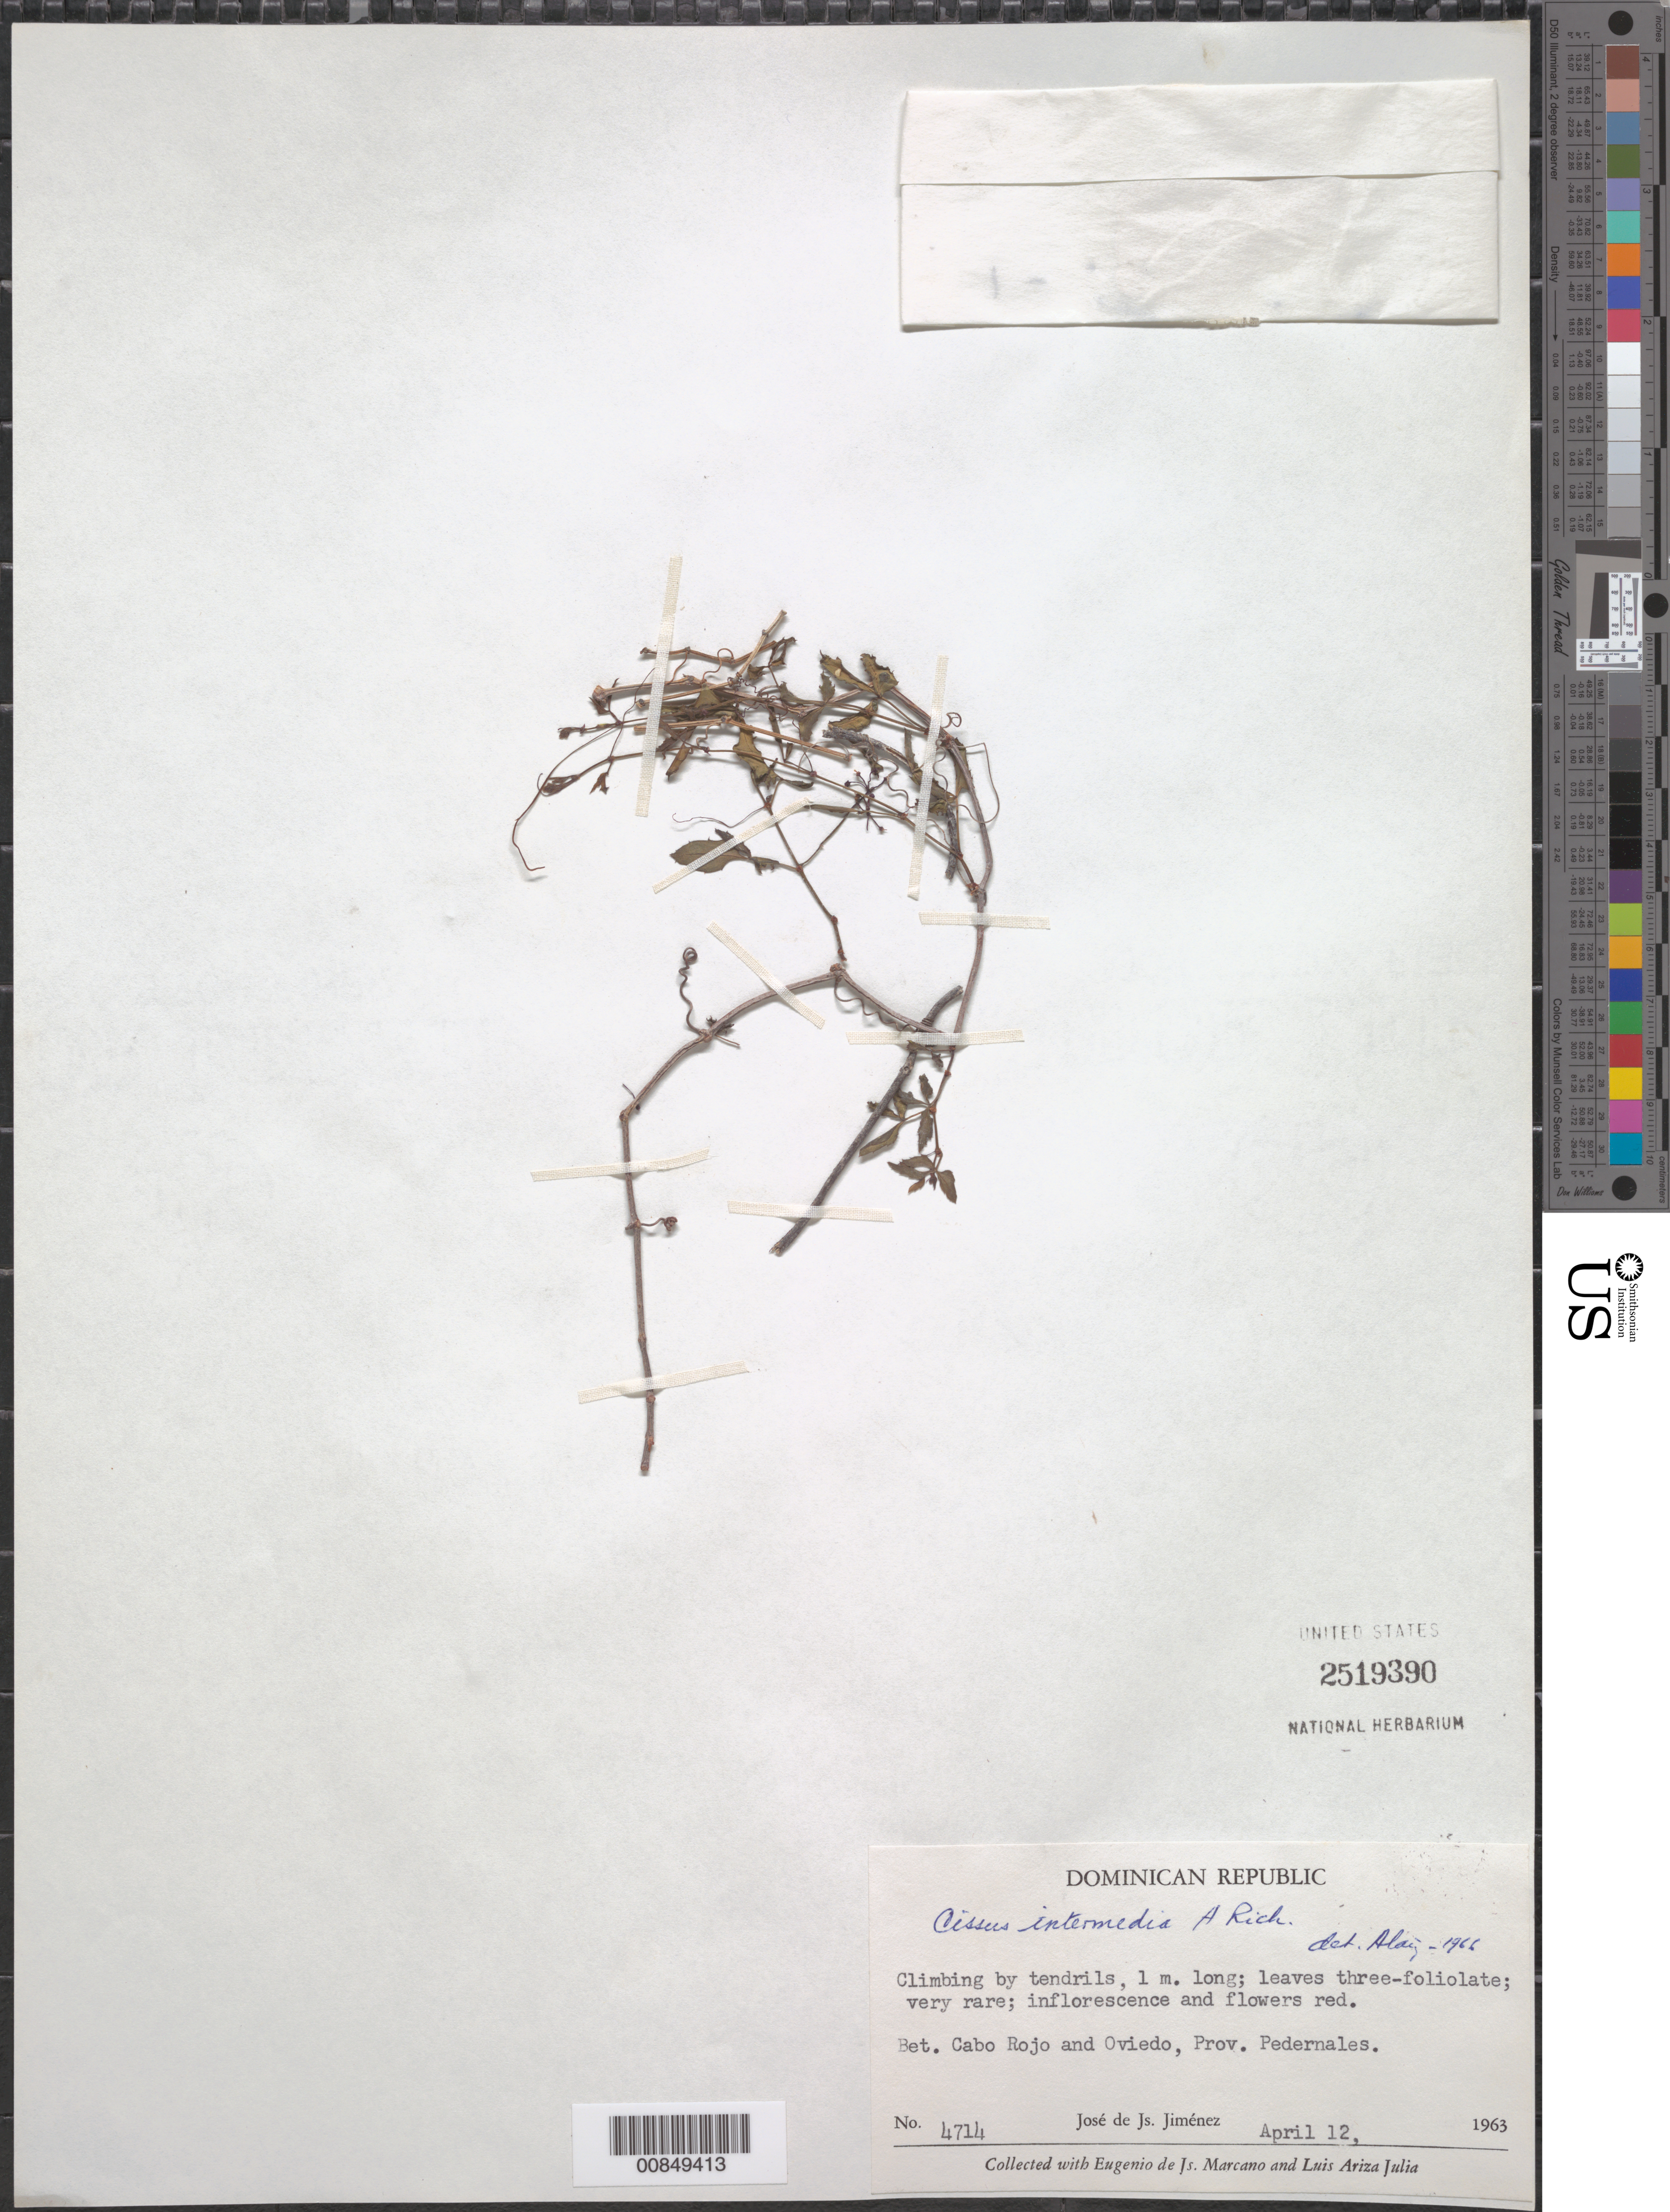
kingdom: Plantae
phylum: Tracheophyta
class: Magnoliopsida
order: Vitales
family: Vitaceae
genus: Cissus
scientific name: Cissus intermedia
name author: A. Rich.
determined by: Liogier, Alain H.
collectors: J. J. Jiménez Almonte, E. J. Marcano F. & L. Ariza-Julia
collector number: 4714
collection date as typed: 12 Apr 1963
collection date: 1963-04-12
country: Dominican Republic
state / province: Pedernales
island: Hispaniola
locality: Between Cabo Rojo and Oviedo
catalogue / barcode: US 2519390